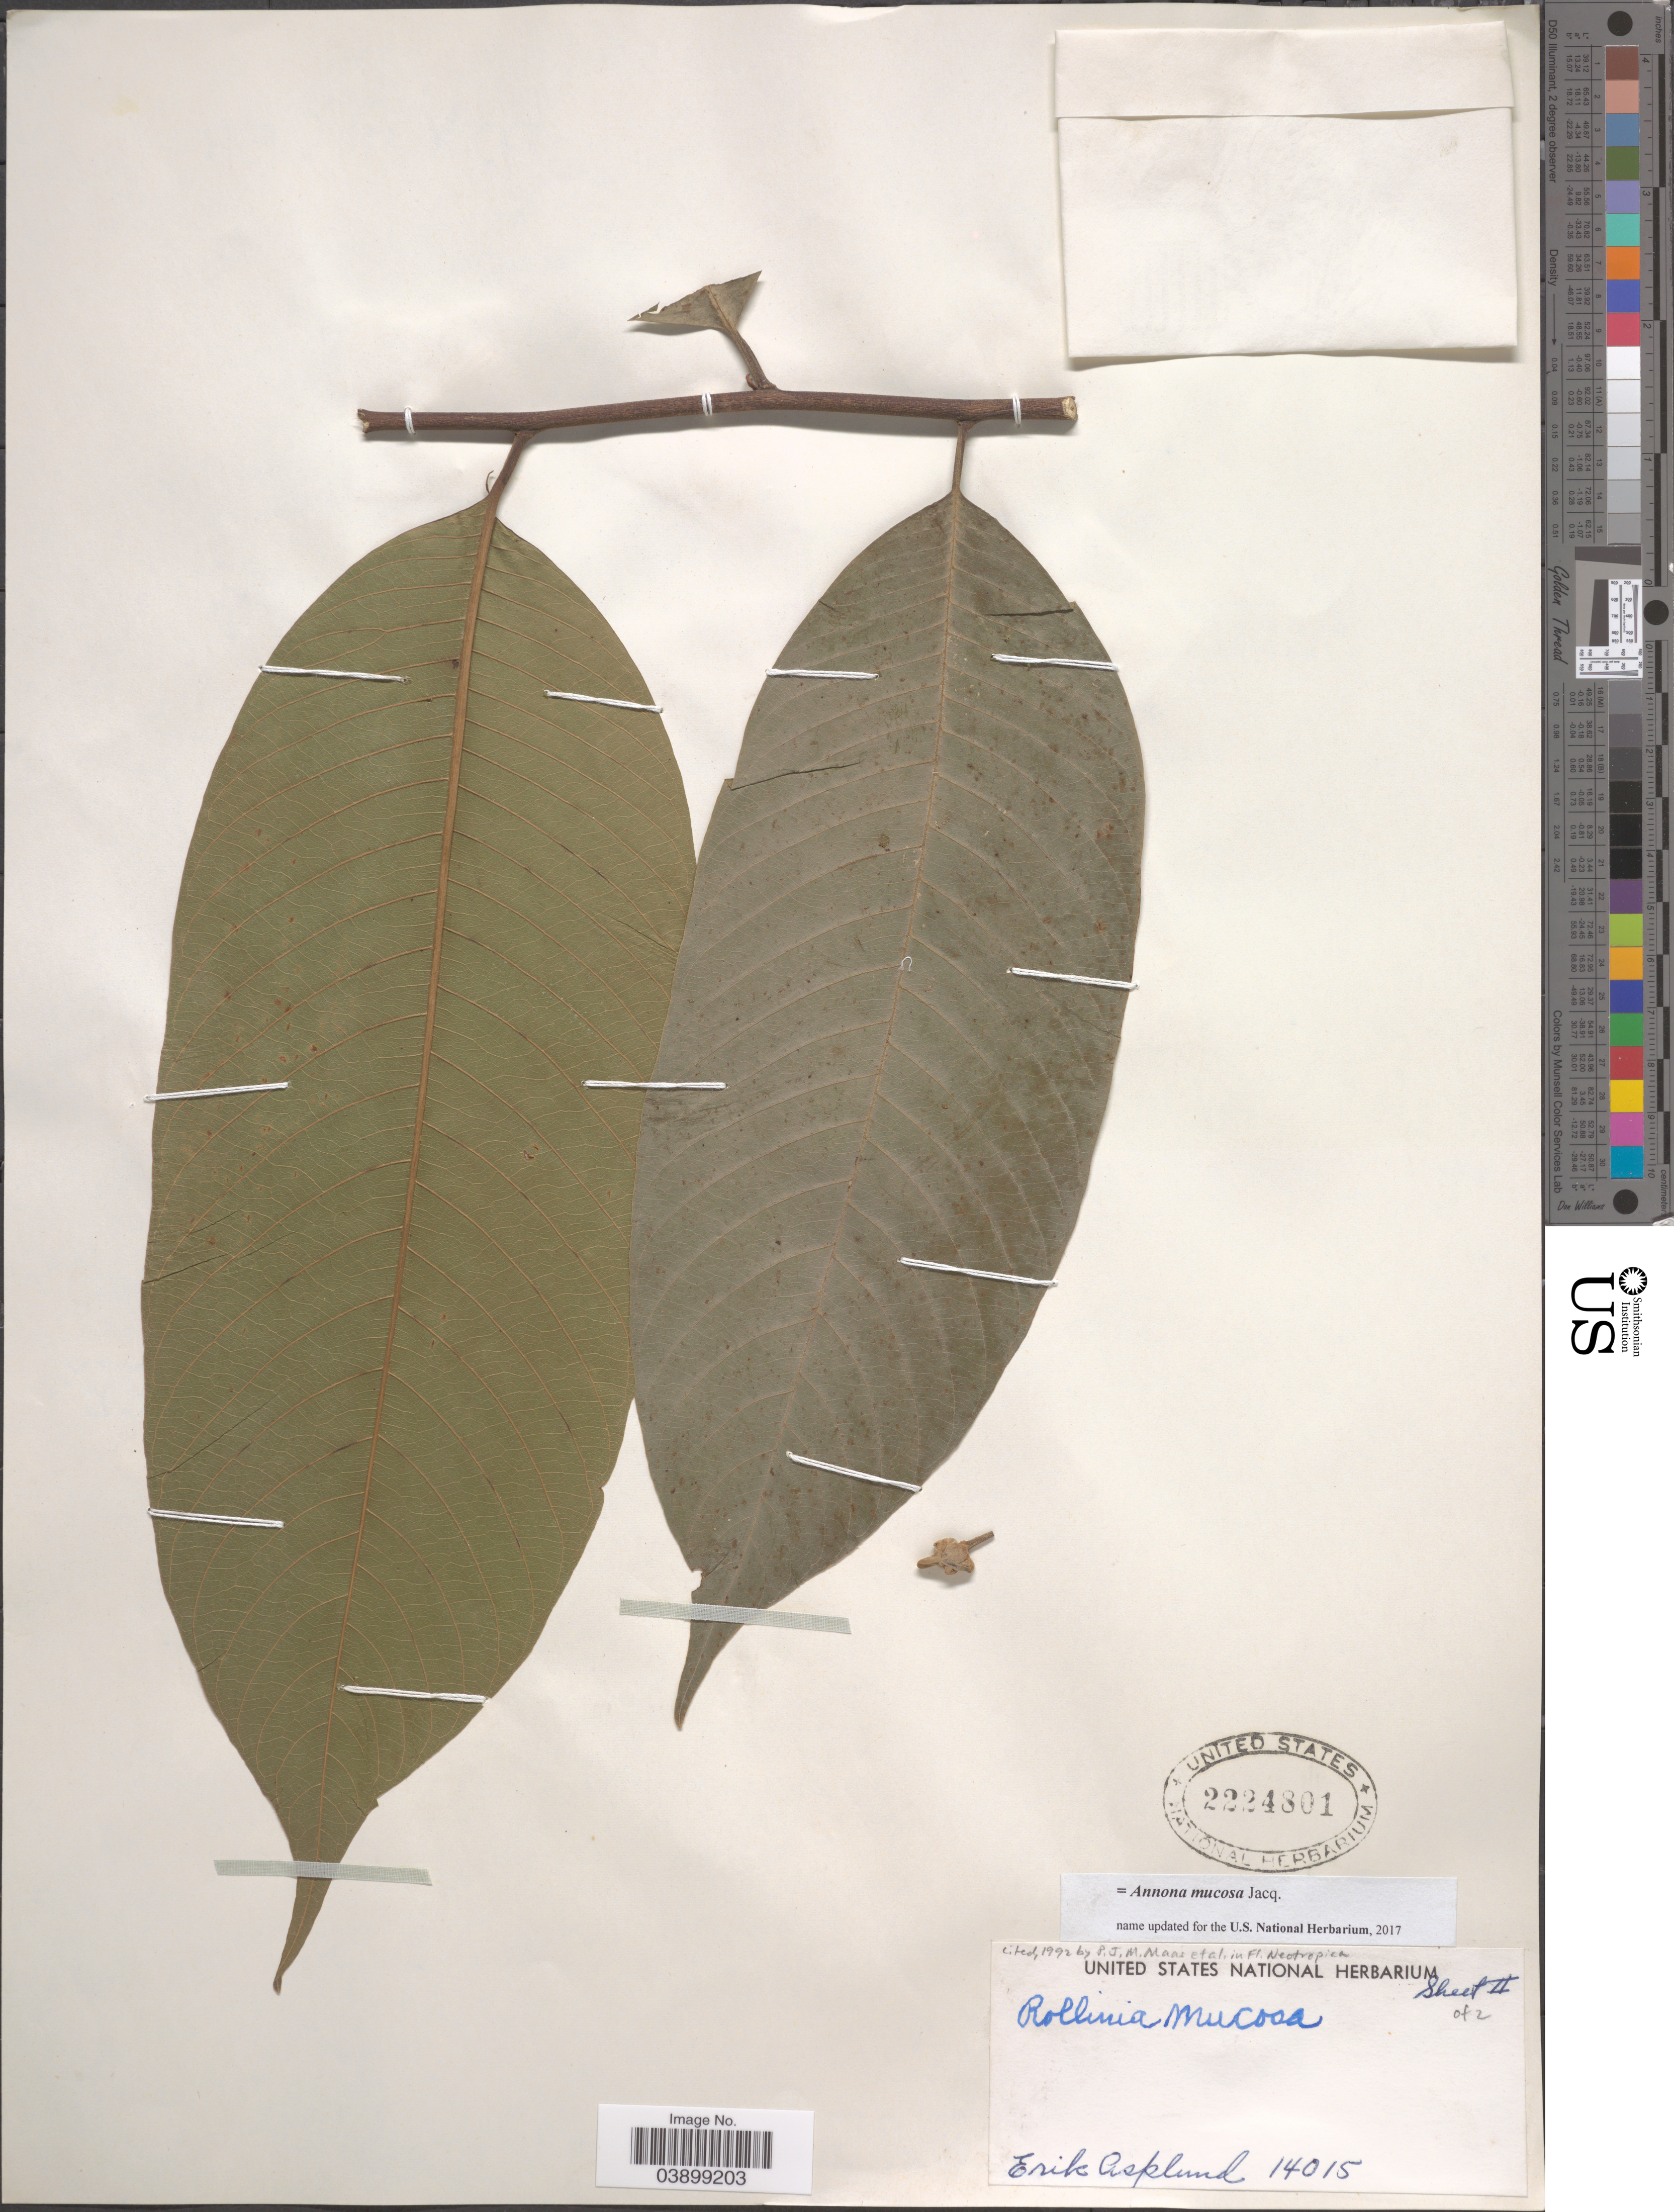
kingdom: Plantae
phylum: Tracheophyta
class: Magnoliopsida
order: Magnoliales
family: Annonaceae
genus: Annona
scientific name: Annona mucosa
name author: Jacq.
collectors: E. Asplund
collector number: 14015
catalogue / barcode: US 2224801